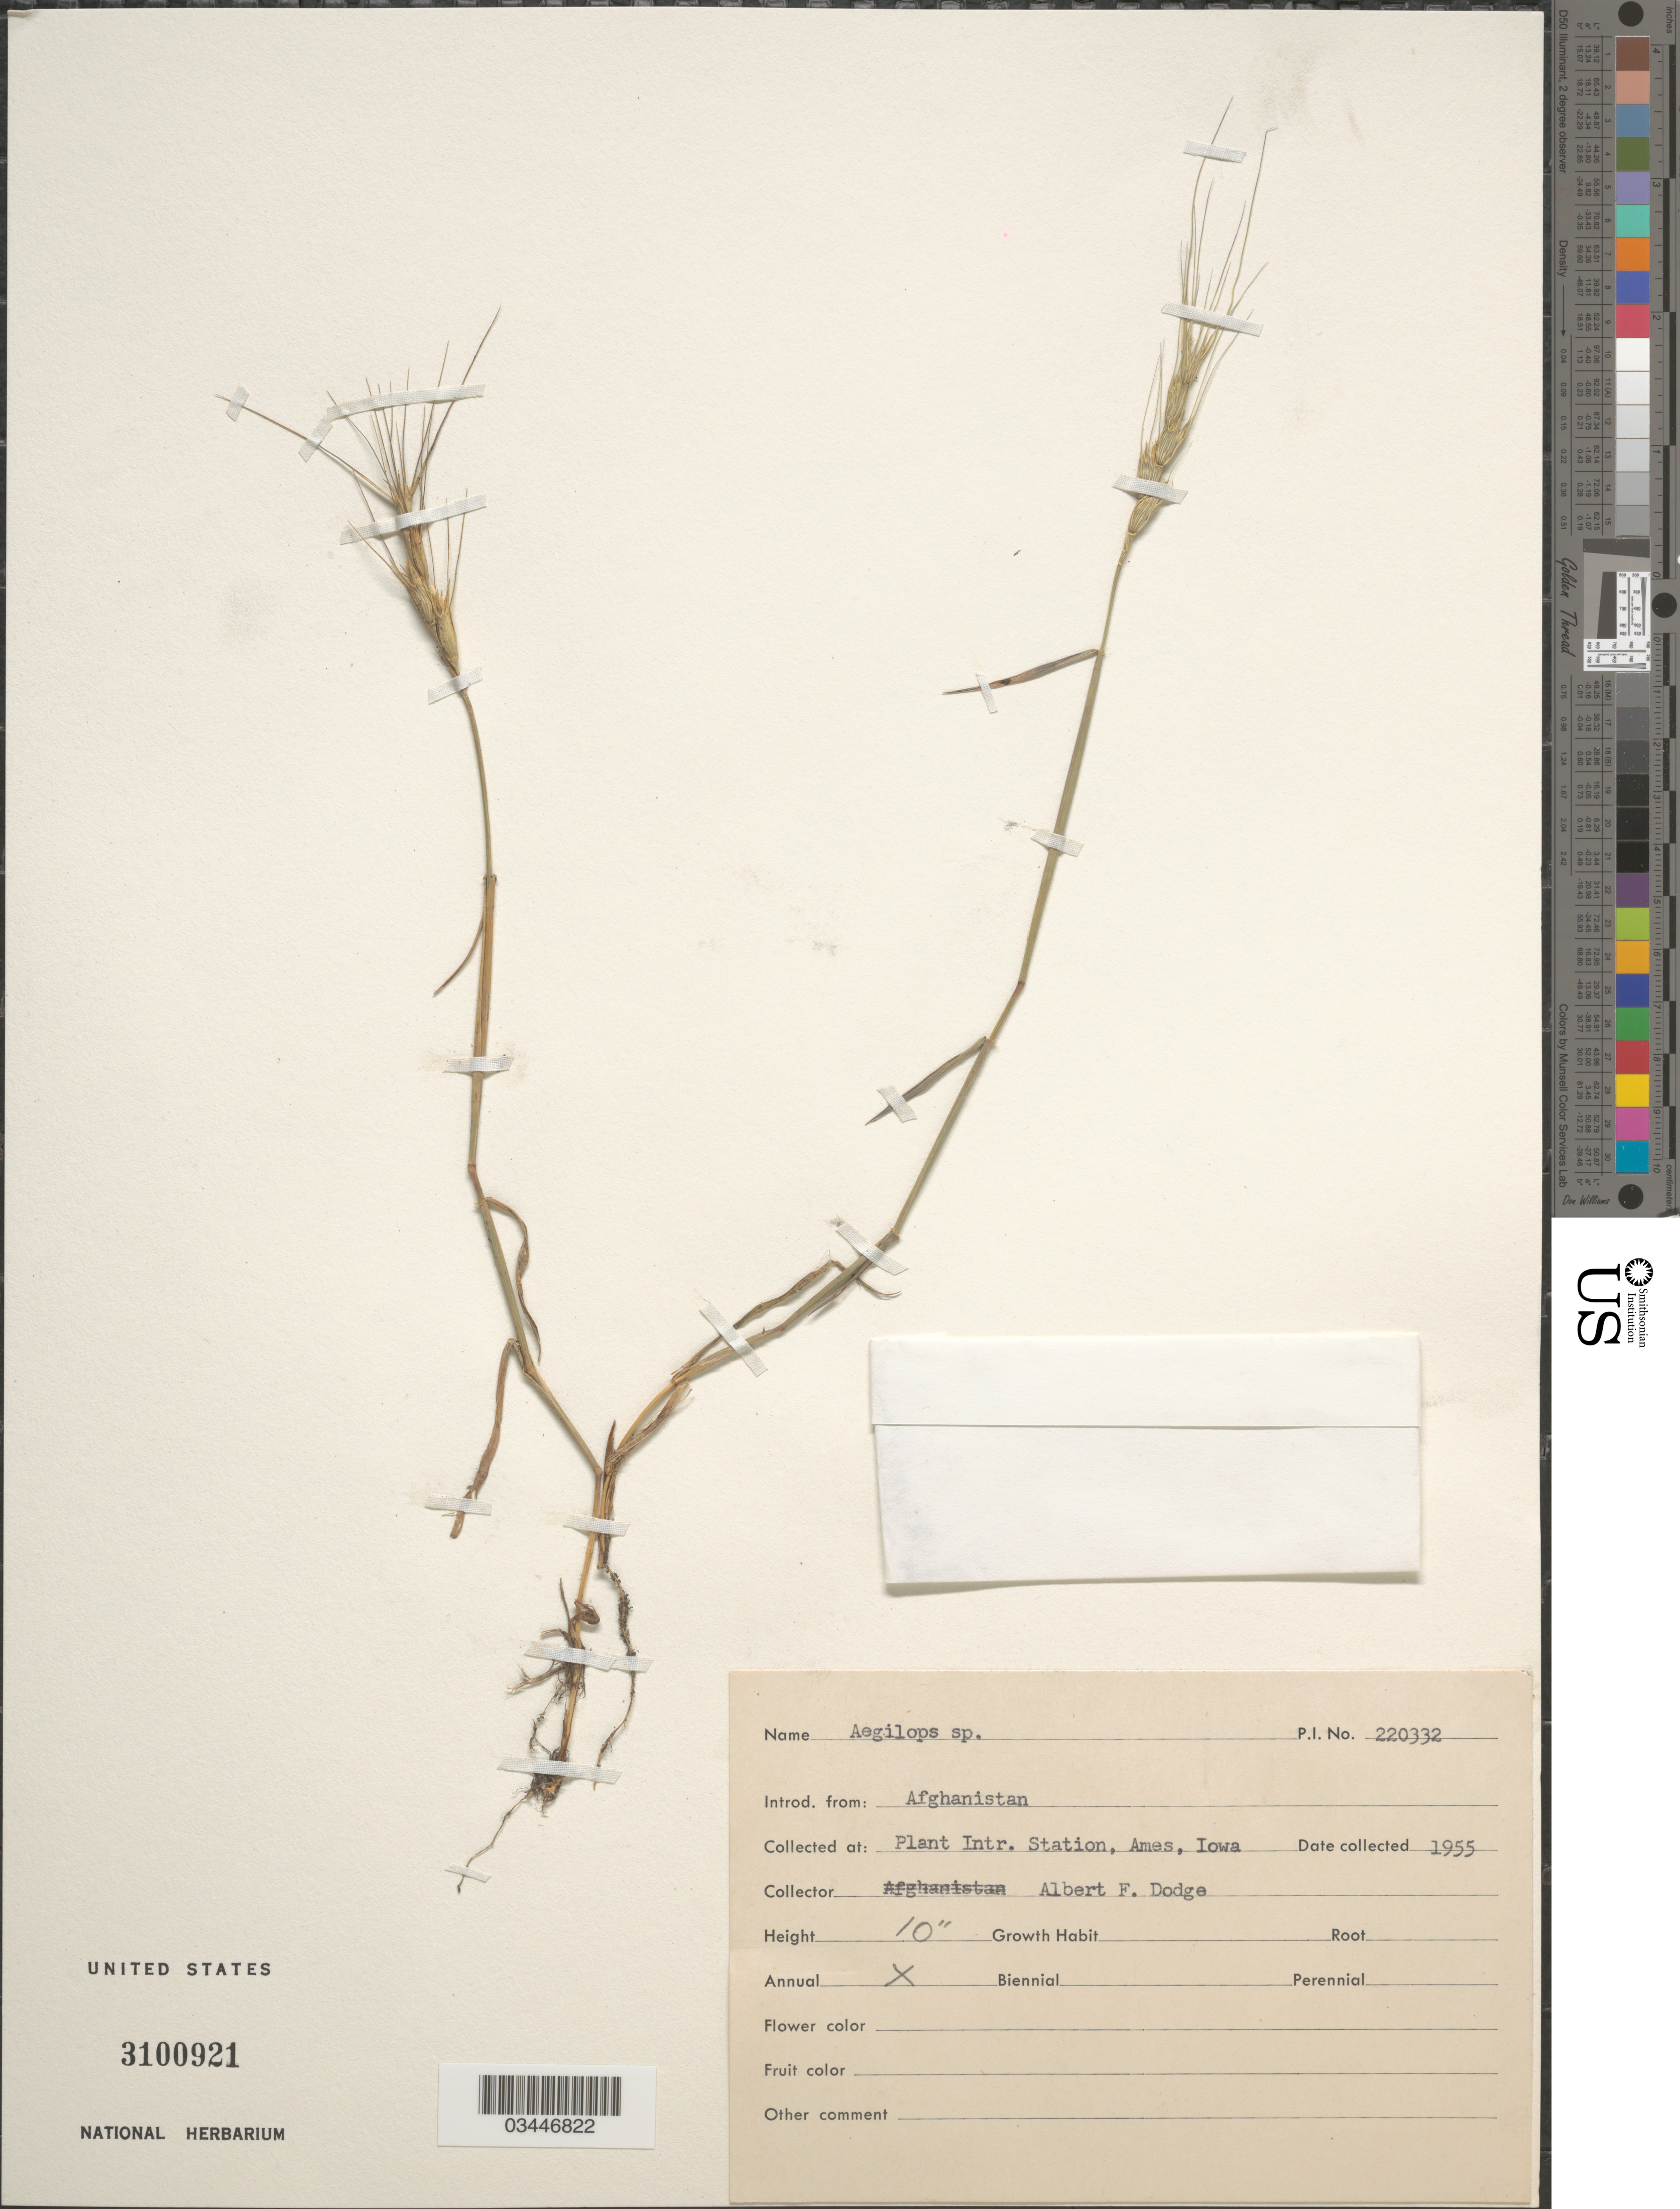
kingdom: Plantae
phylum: Tracheophyta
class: Liliopsida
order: Poales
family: Poaceae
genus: Aegilops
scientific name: Aegilops sp.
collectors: A. Dodge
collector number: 220332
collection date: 1955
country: United States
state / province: Iowa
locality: Plant Intr. Station, Ames.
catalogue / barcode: US 3100921